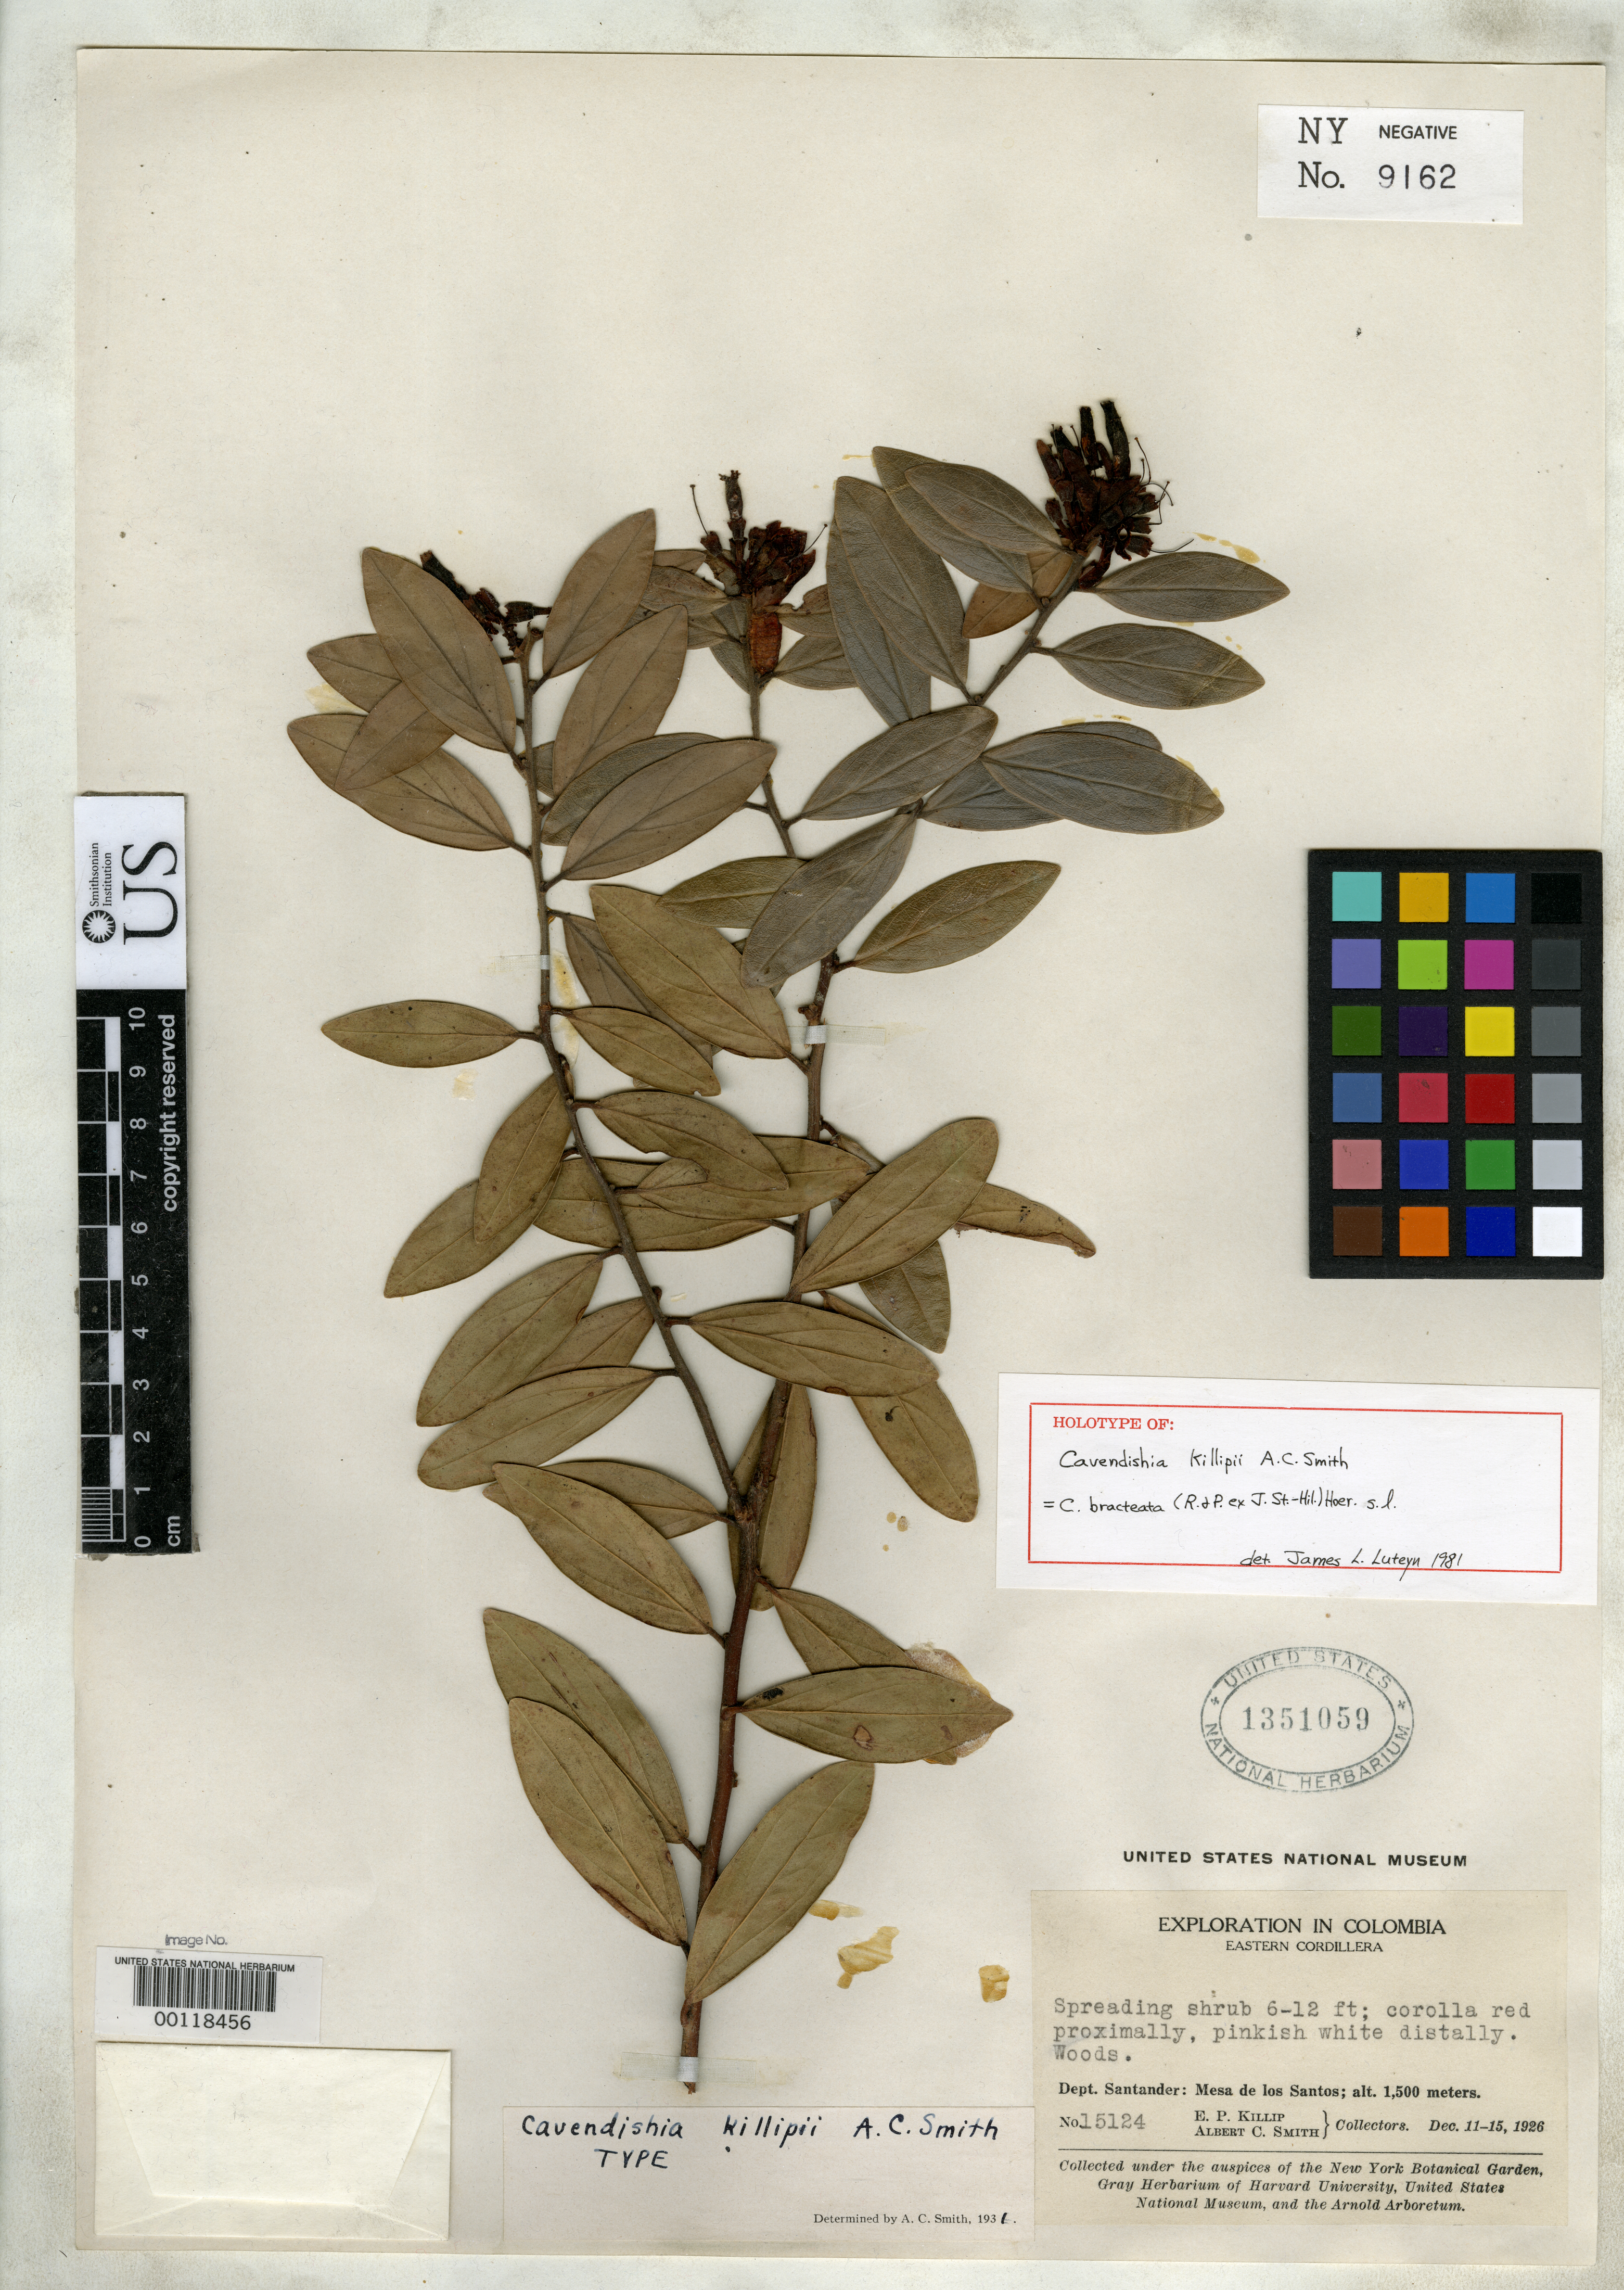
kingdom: Plantae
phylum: Tracheophyta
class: Magnoliopsida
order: Ericales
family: Ericaceae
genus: Cavendishia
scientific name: Cavendishia killipii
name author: A.C. Sm.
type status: Holotype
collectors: E. P. Killip & A. C. Smith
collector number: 15124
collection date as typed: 12 Dec 1926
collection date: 1926-12-12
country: Colombia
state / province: Santander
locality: Eastern Cordillera, Mesa de Los Santos.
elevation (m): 1500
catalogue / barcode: US 1351059